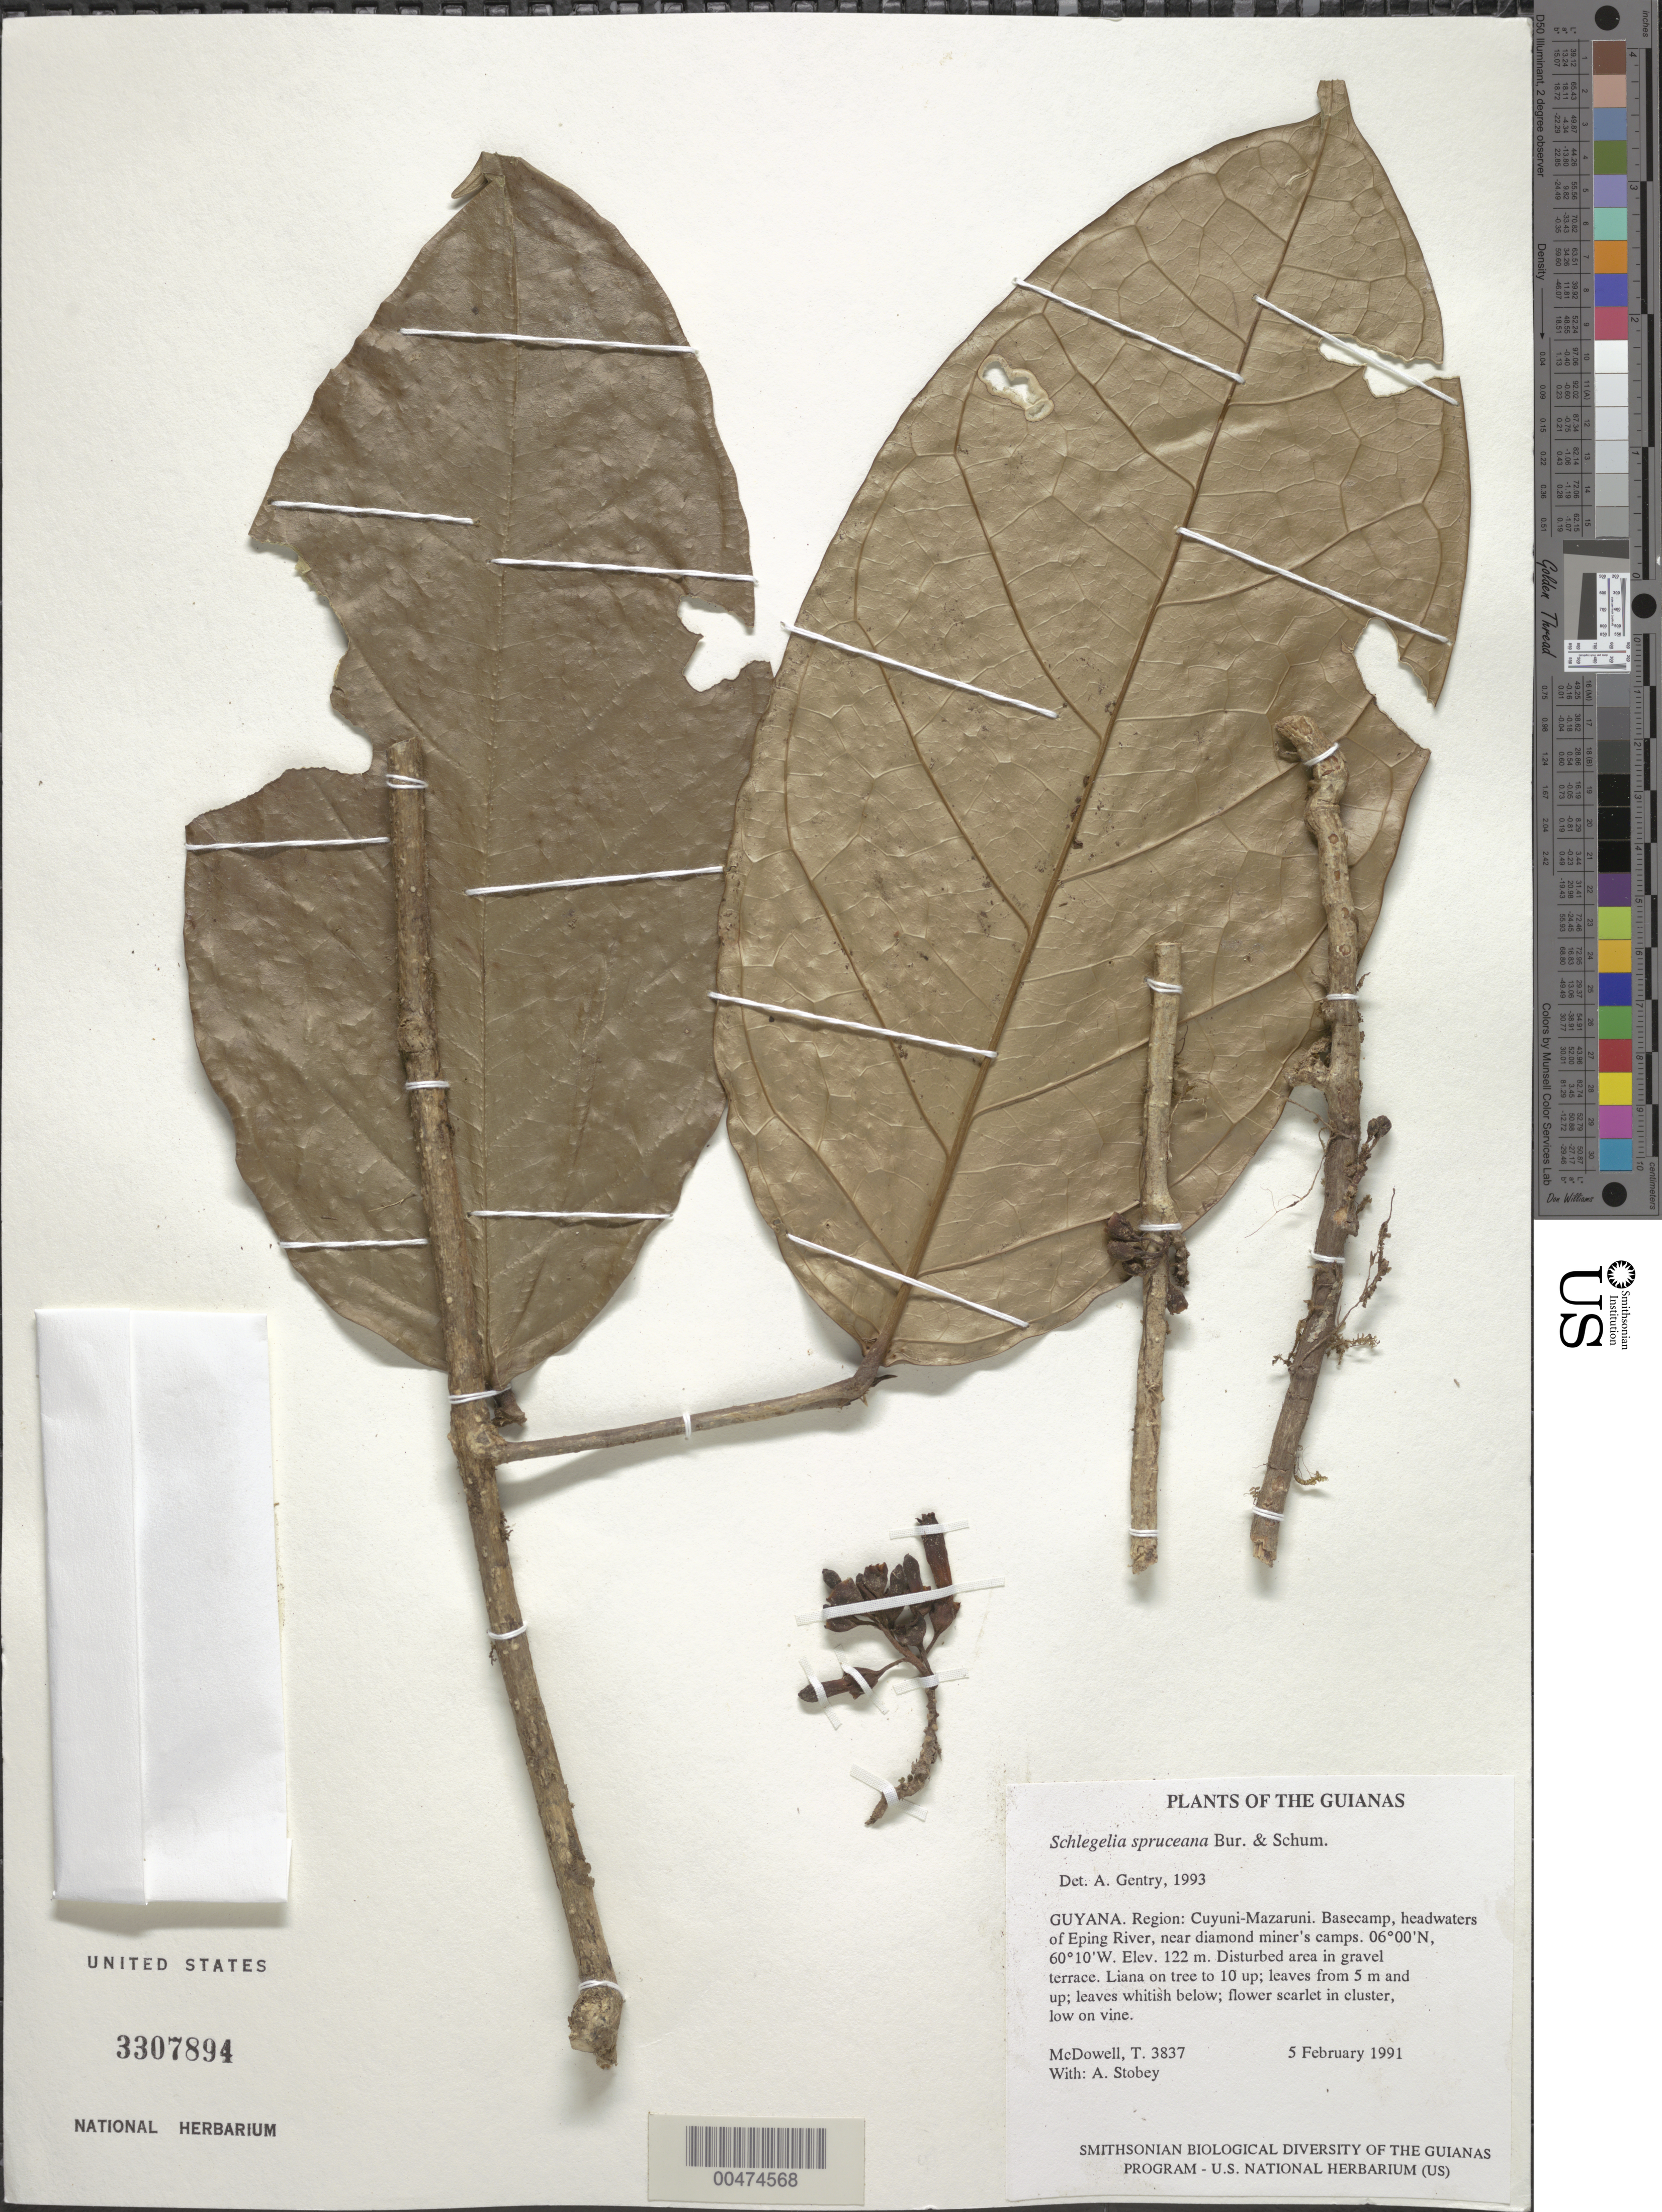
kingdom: Plantae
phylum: Tracheophyta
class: Magnoliopsida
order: Lamiales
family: Schlegeliaceae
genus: Schlegelia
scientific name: Schlegelia spruceana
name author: Bureau & K. Schum.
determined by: Gentry, A. H.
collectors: T. McDowell & A. Stobey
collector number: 3837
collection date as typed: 5 February 1991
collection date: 1991-02-05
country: Guyana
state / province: Cuyuni-Mazaruni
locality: Basecamp, headwaters of Eping River, near diamond miner's camps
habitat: Disturbed area in gravel terrace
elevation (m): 122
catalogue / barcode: US 3307894